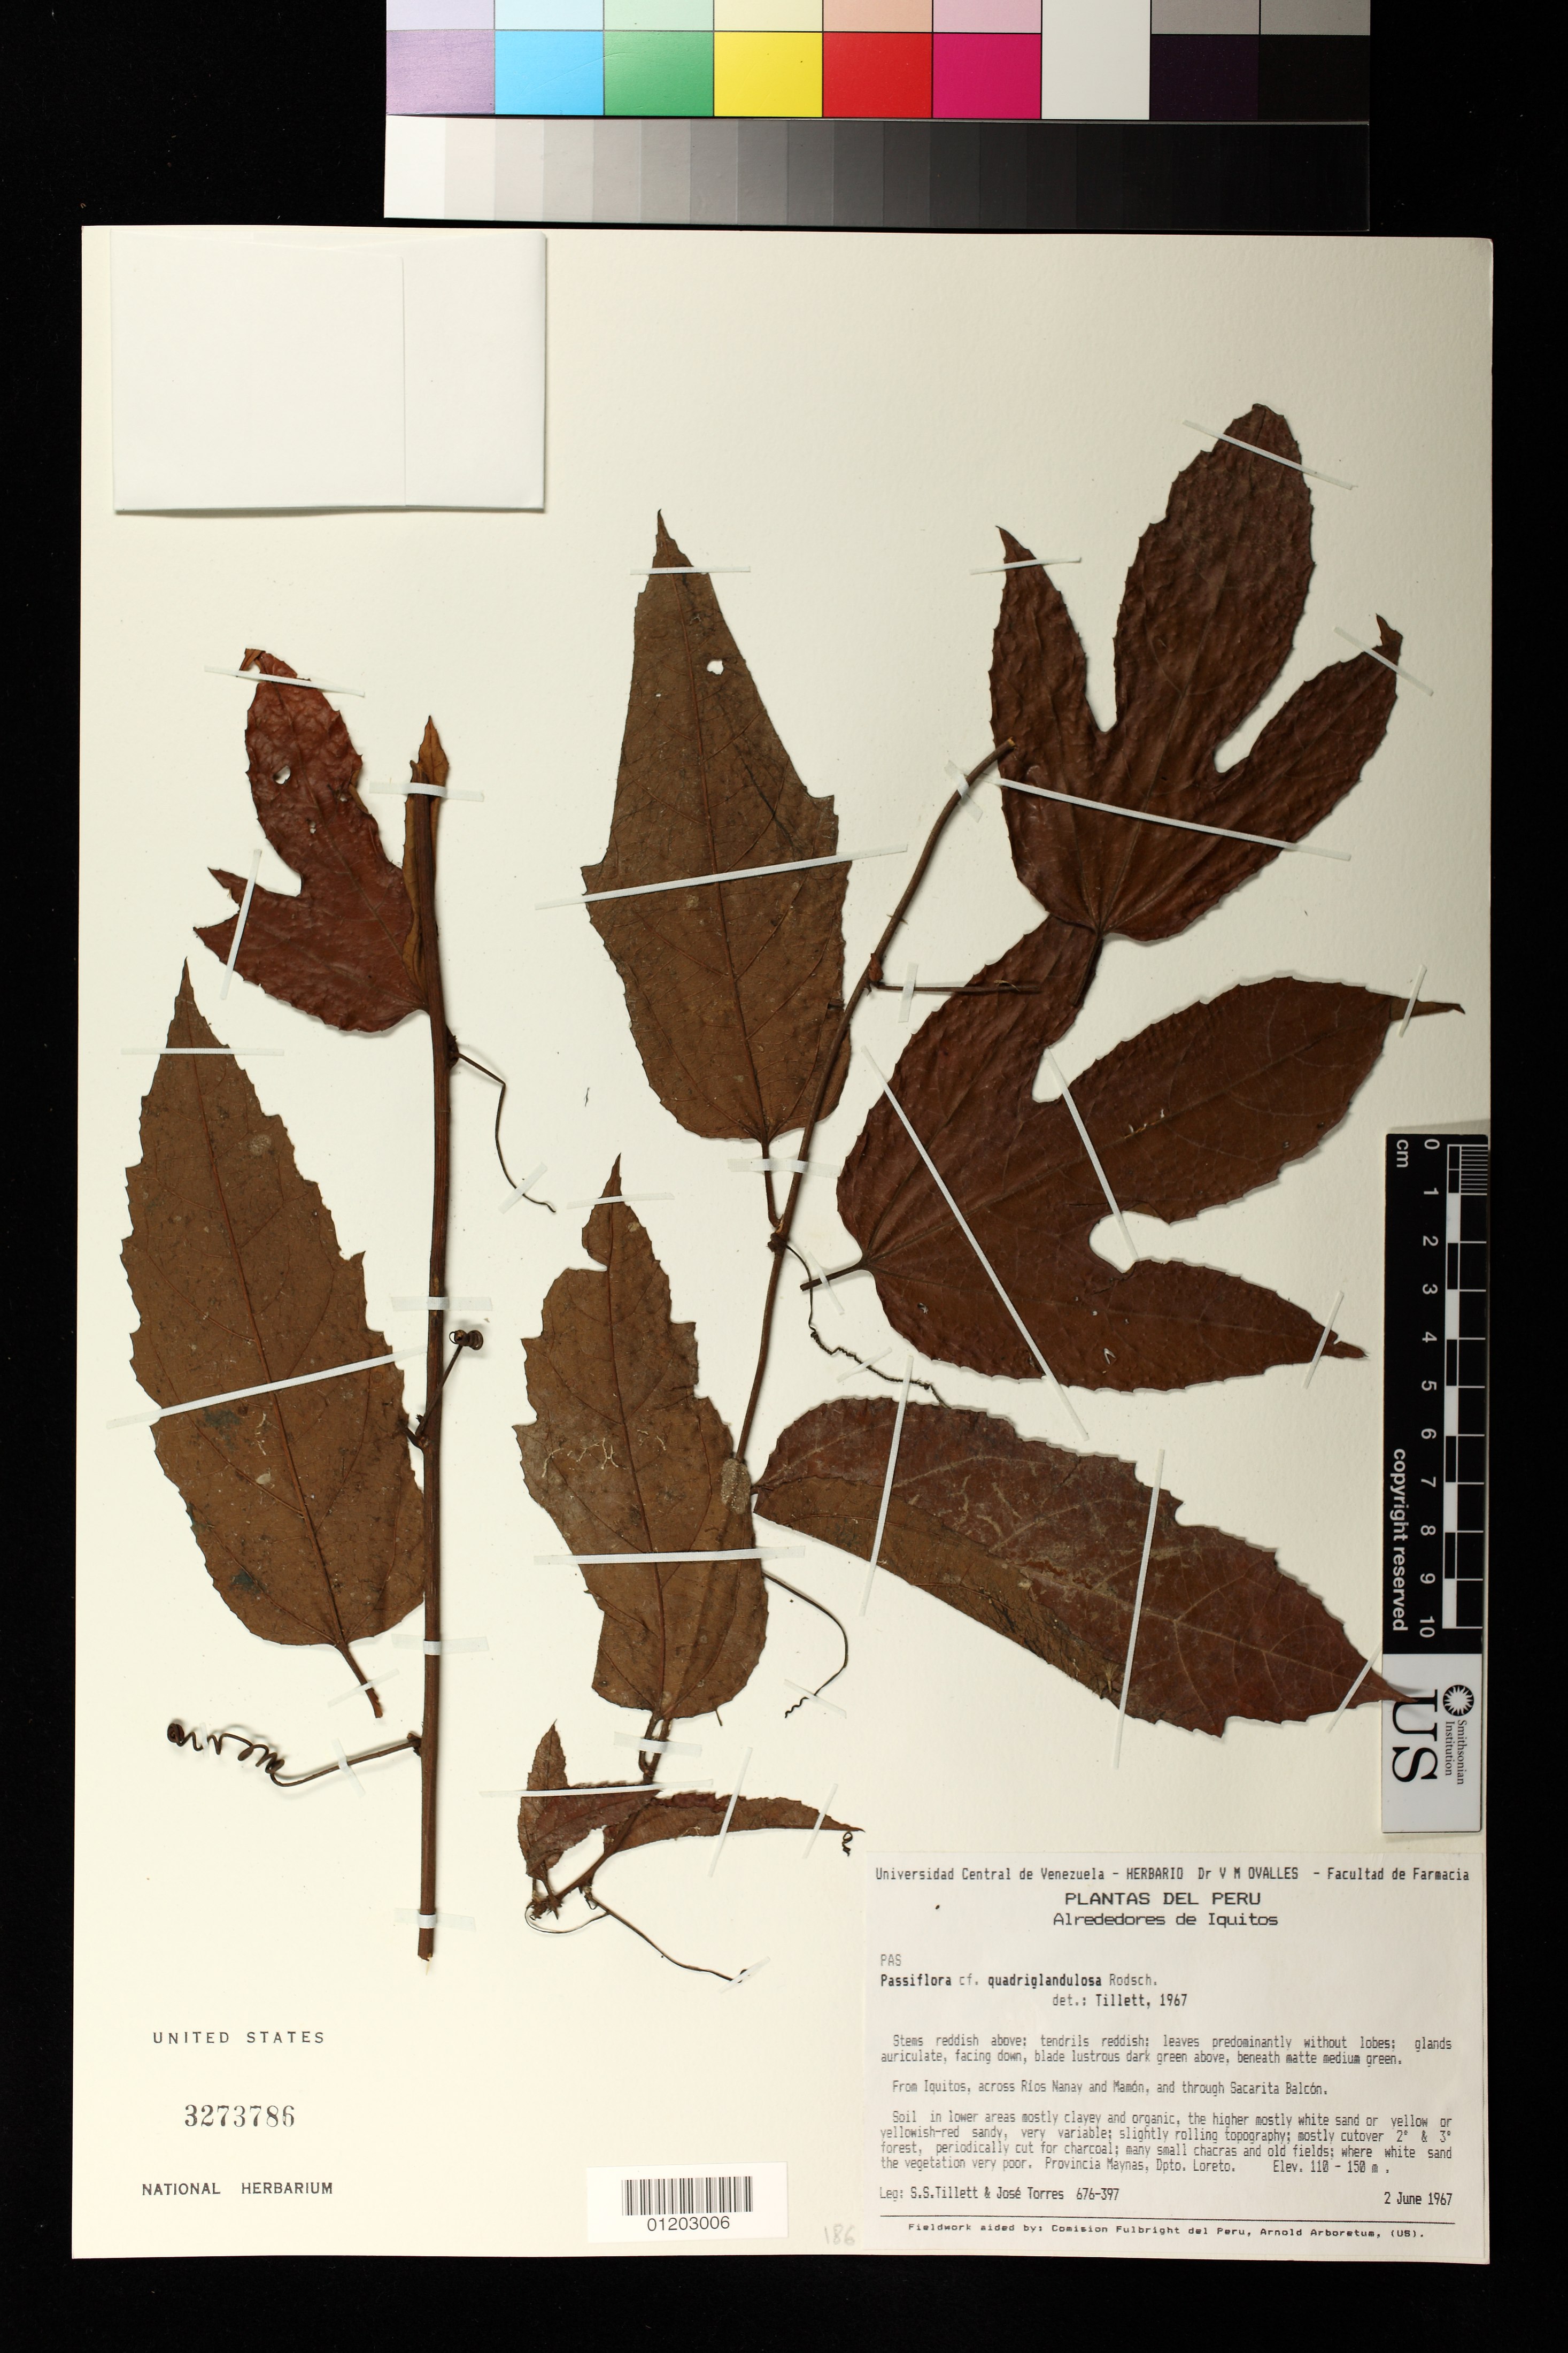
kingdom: Plantae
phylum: Tracheophyta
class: Magnoliopsida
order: Malpighiales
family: Passifloraceae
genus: Passiflora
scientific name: Passiflora quadriglandulosa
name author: Rodschied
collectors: S. Tillett & J. Torres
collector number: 676-397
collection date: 1967-06-02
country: Peru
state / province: Loreto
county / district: Maynas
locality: From Iquitos, across Rios Nanay and Mamon, and through Sacarita Balcon.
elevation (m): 110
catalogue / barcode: US 3273786